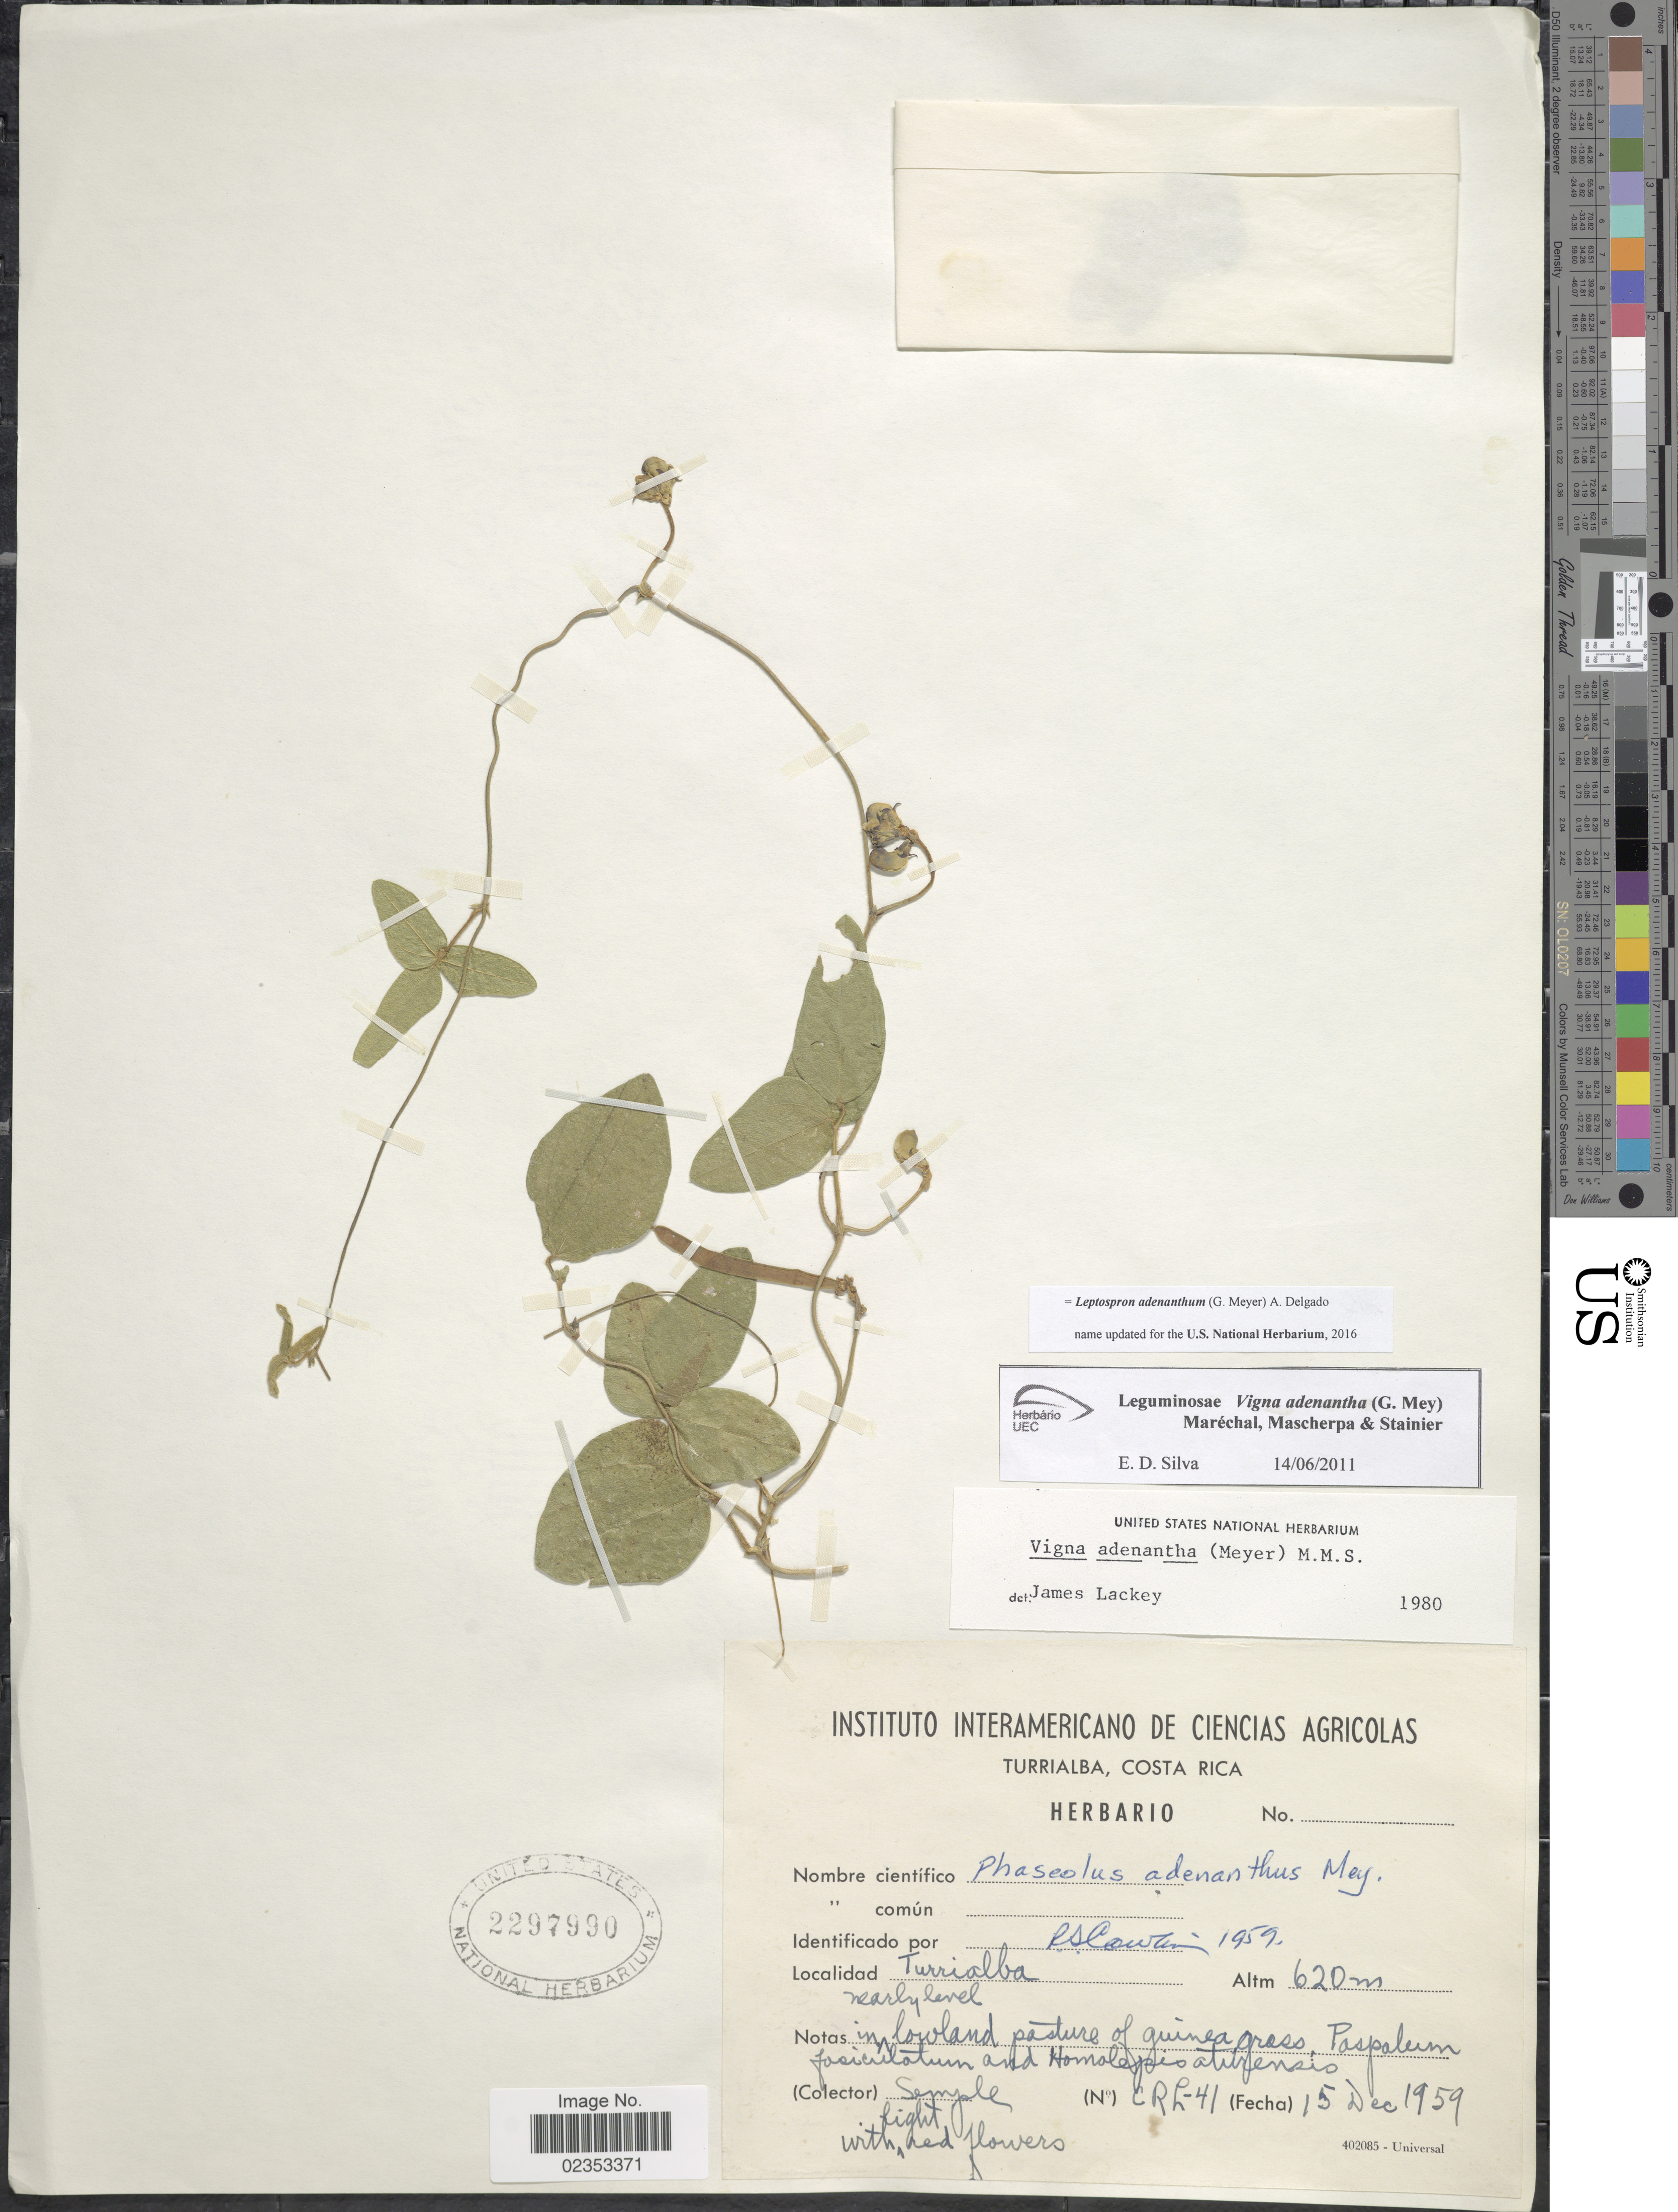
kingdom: Plantae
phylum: Tracheophyta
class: Magnoliopsida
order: Fabales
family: Fabaceae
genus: Leptospron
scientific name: Leptospron adenanthum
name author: (G. Mey.) A. Delgado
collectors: Semple, --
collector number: CRL-41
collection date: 1959-12-05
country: Costa Rica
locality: Turrialba, in lowland pasture of guinea grass.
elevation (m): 620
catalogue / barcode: US 2297990